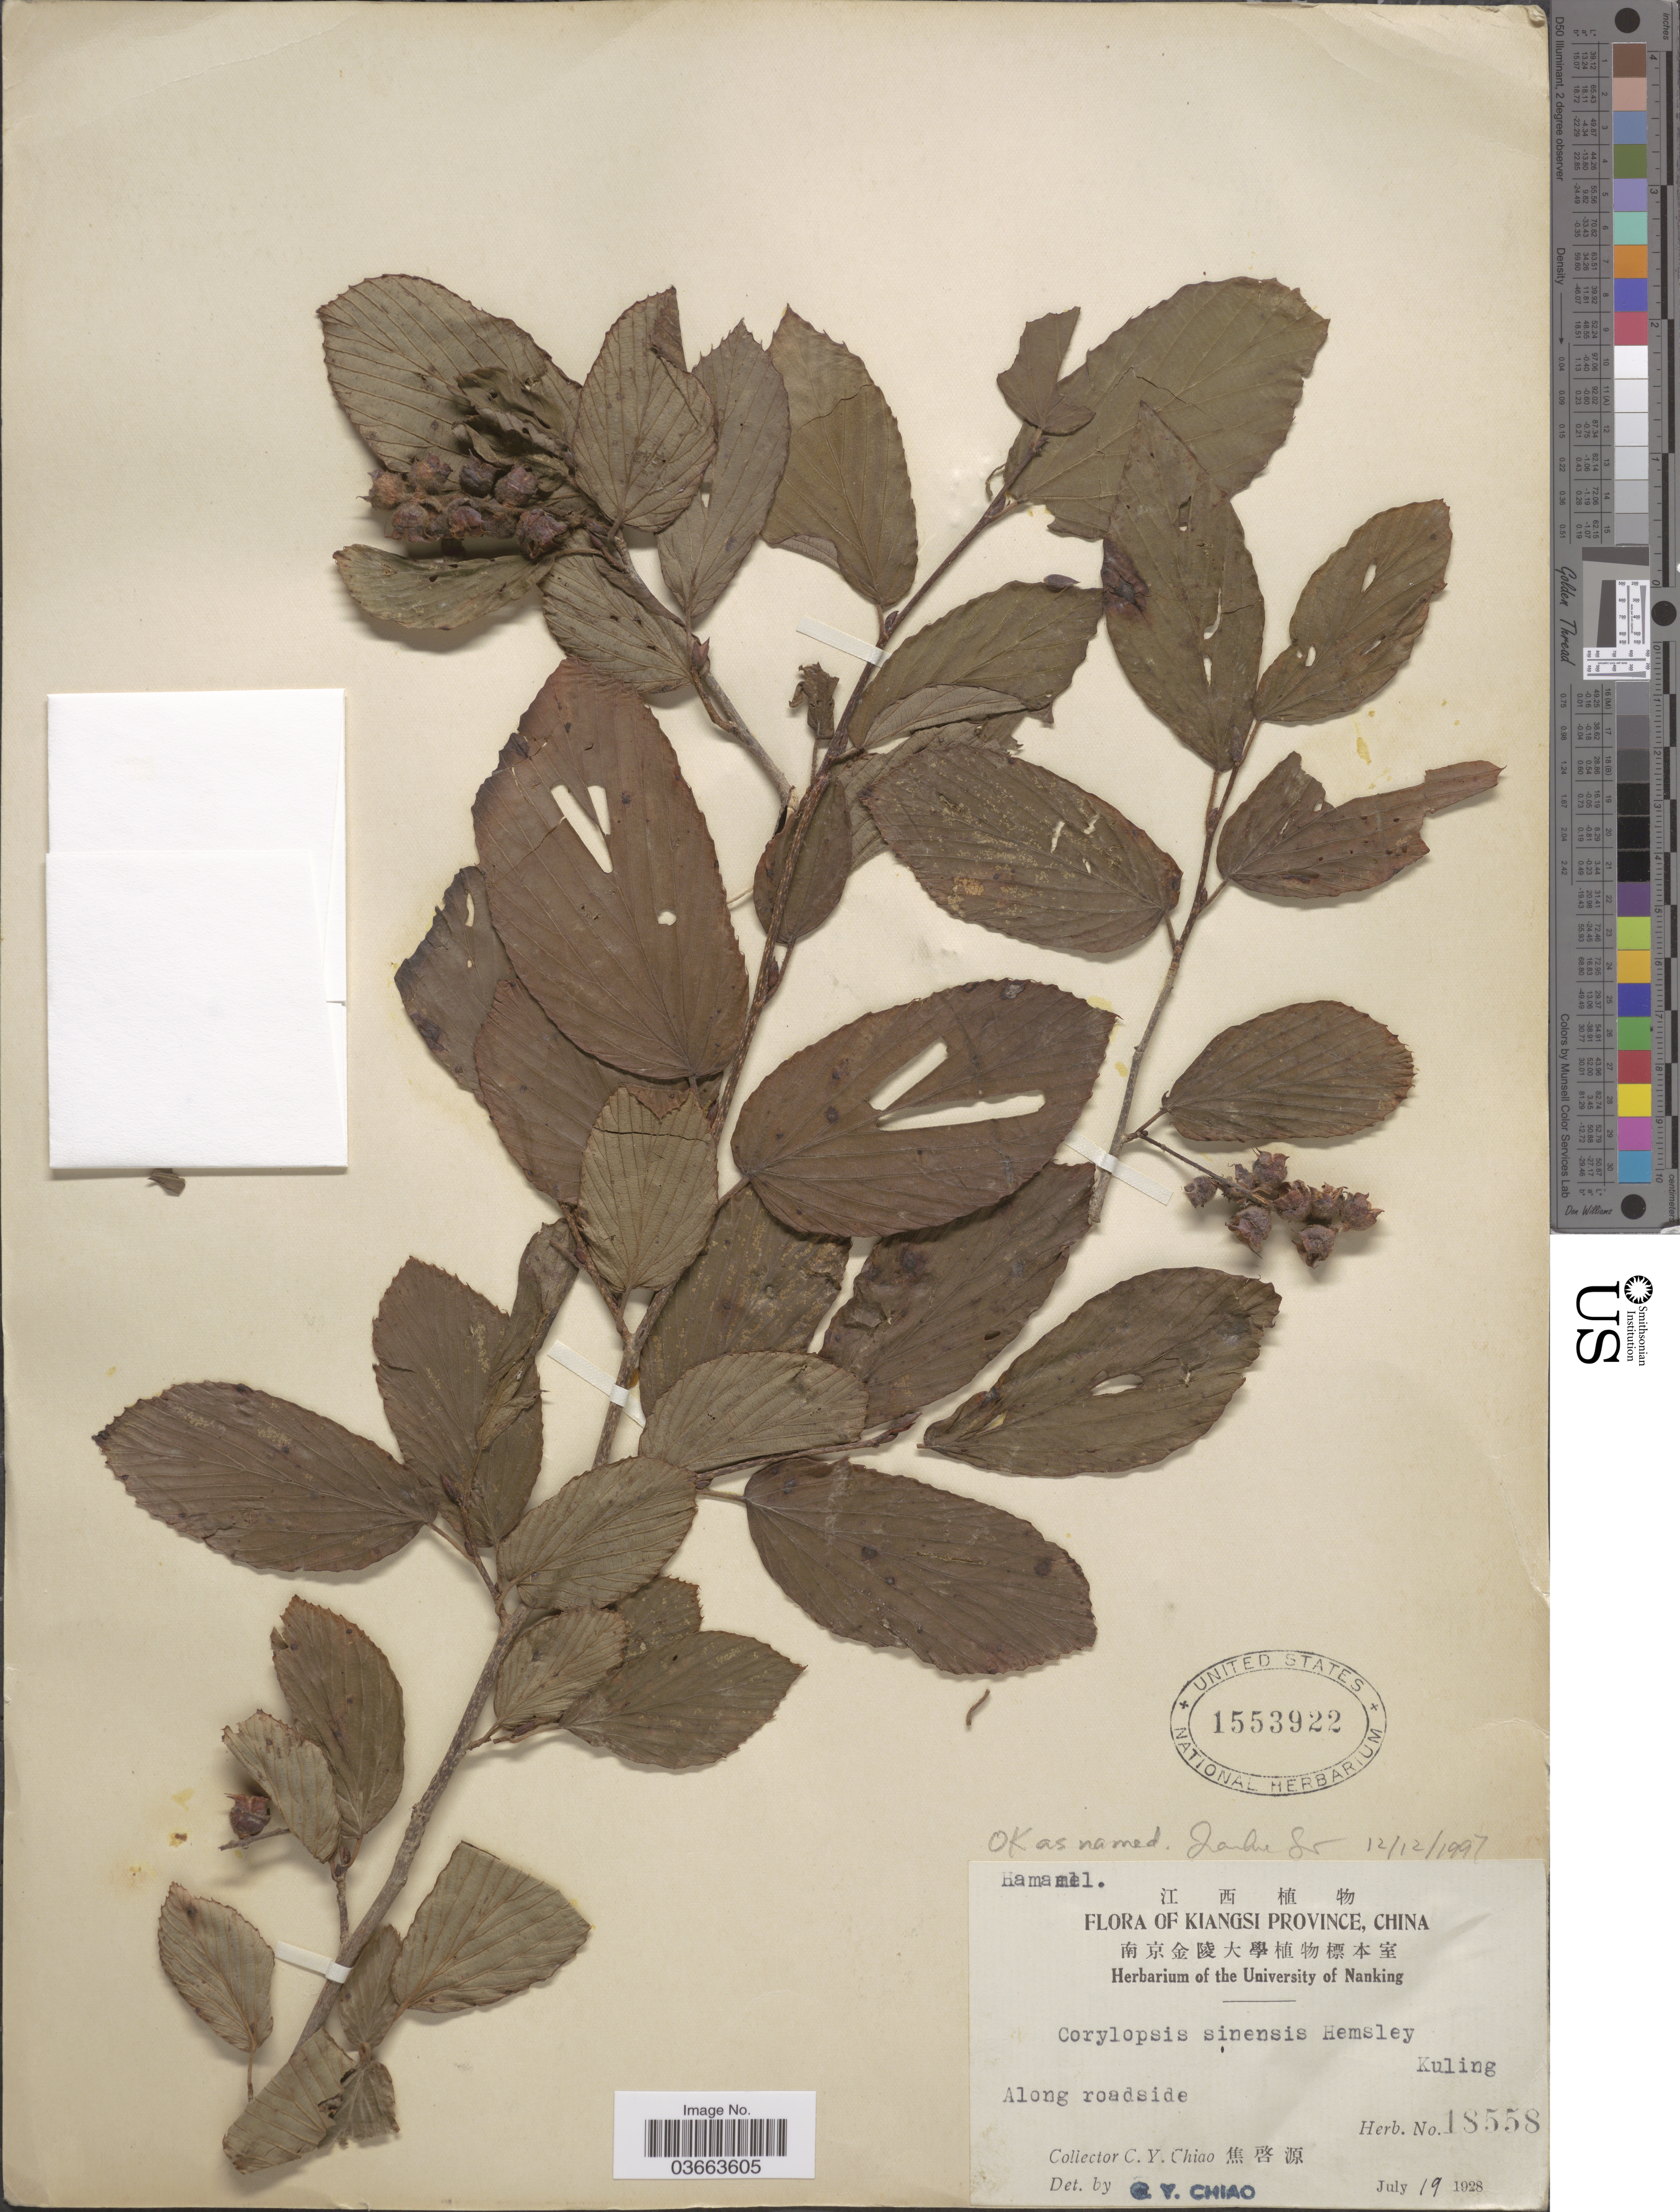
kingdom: Plantae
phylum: Tracheophyta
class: Magnoliopsida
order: Saxifragales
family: Hamamelidaceae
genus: Corylopsis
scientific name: Corylopsis sinensis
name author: Hemsl.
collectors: C. Y. Chiao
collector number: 18558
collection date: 1928-07-19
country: China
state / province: Jiangxi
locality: Kiangsi Province. Kuling.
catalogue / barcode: US 1553922